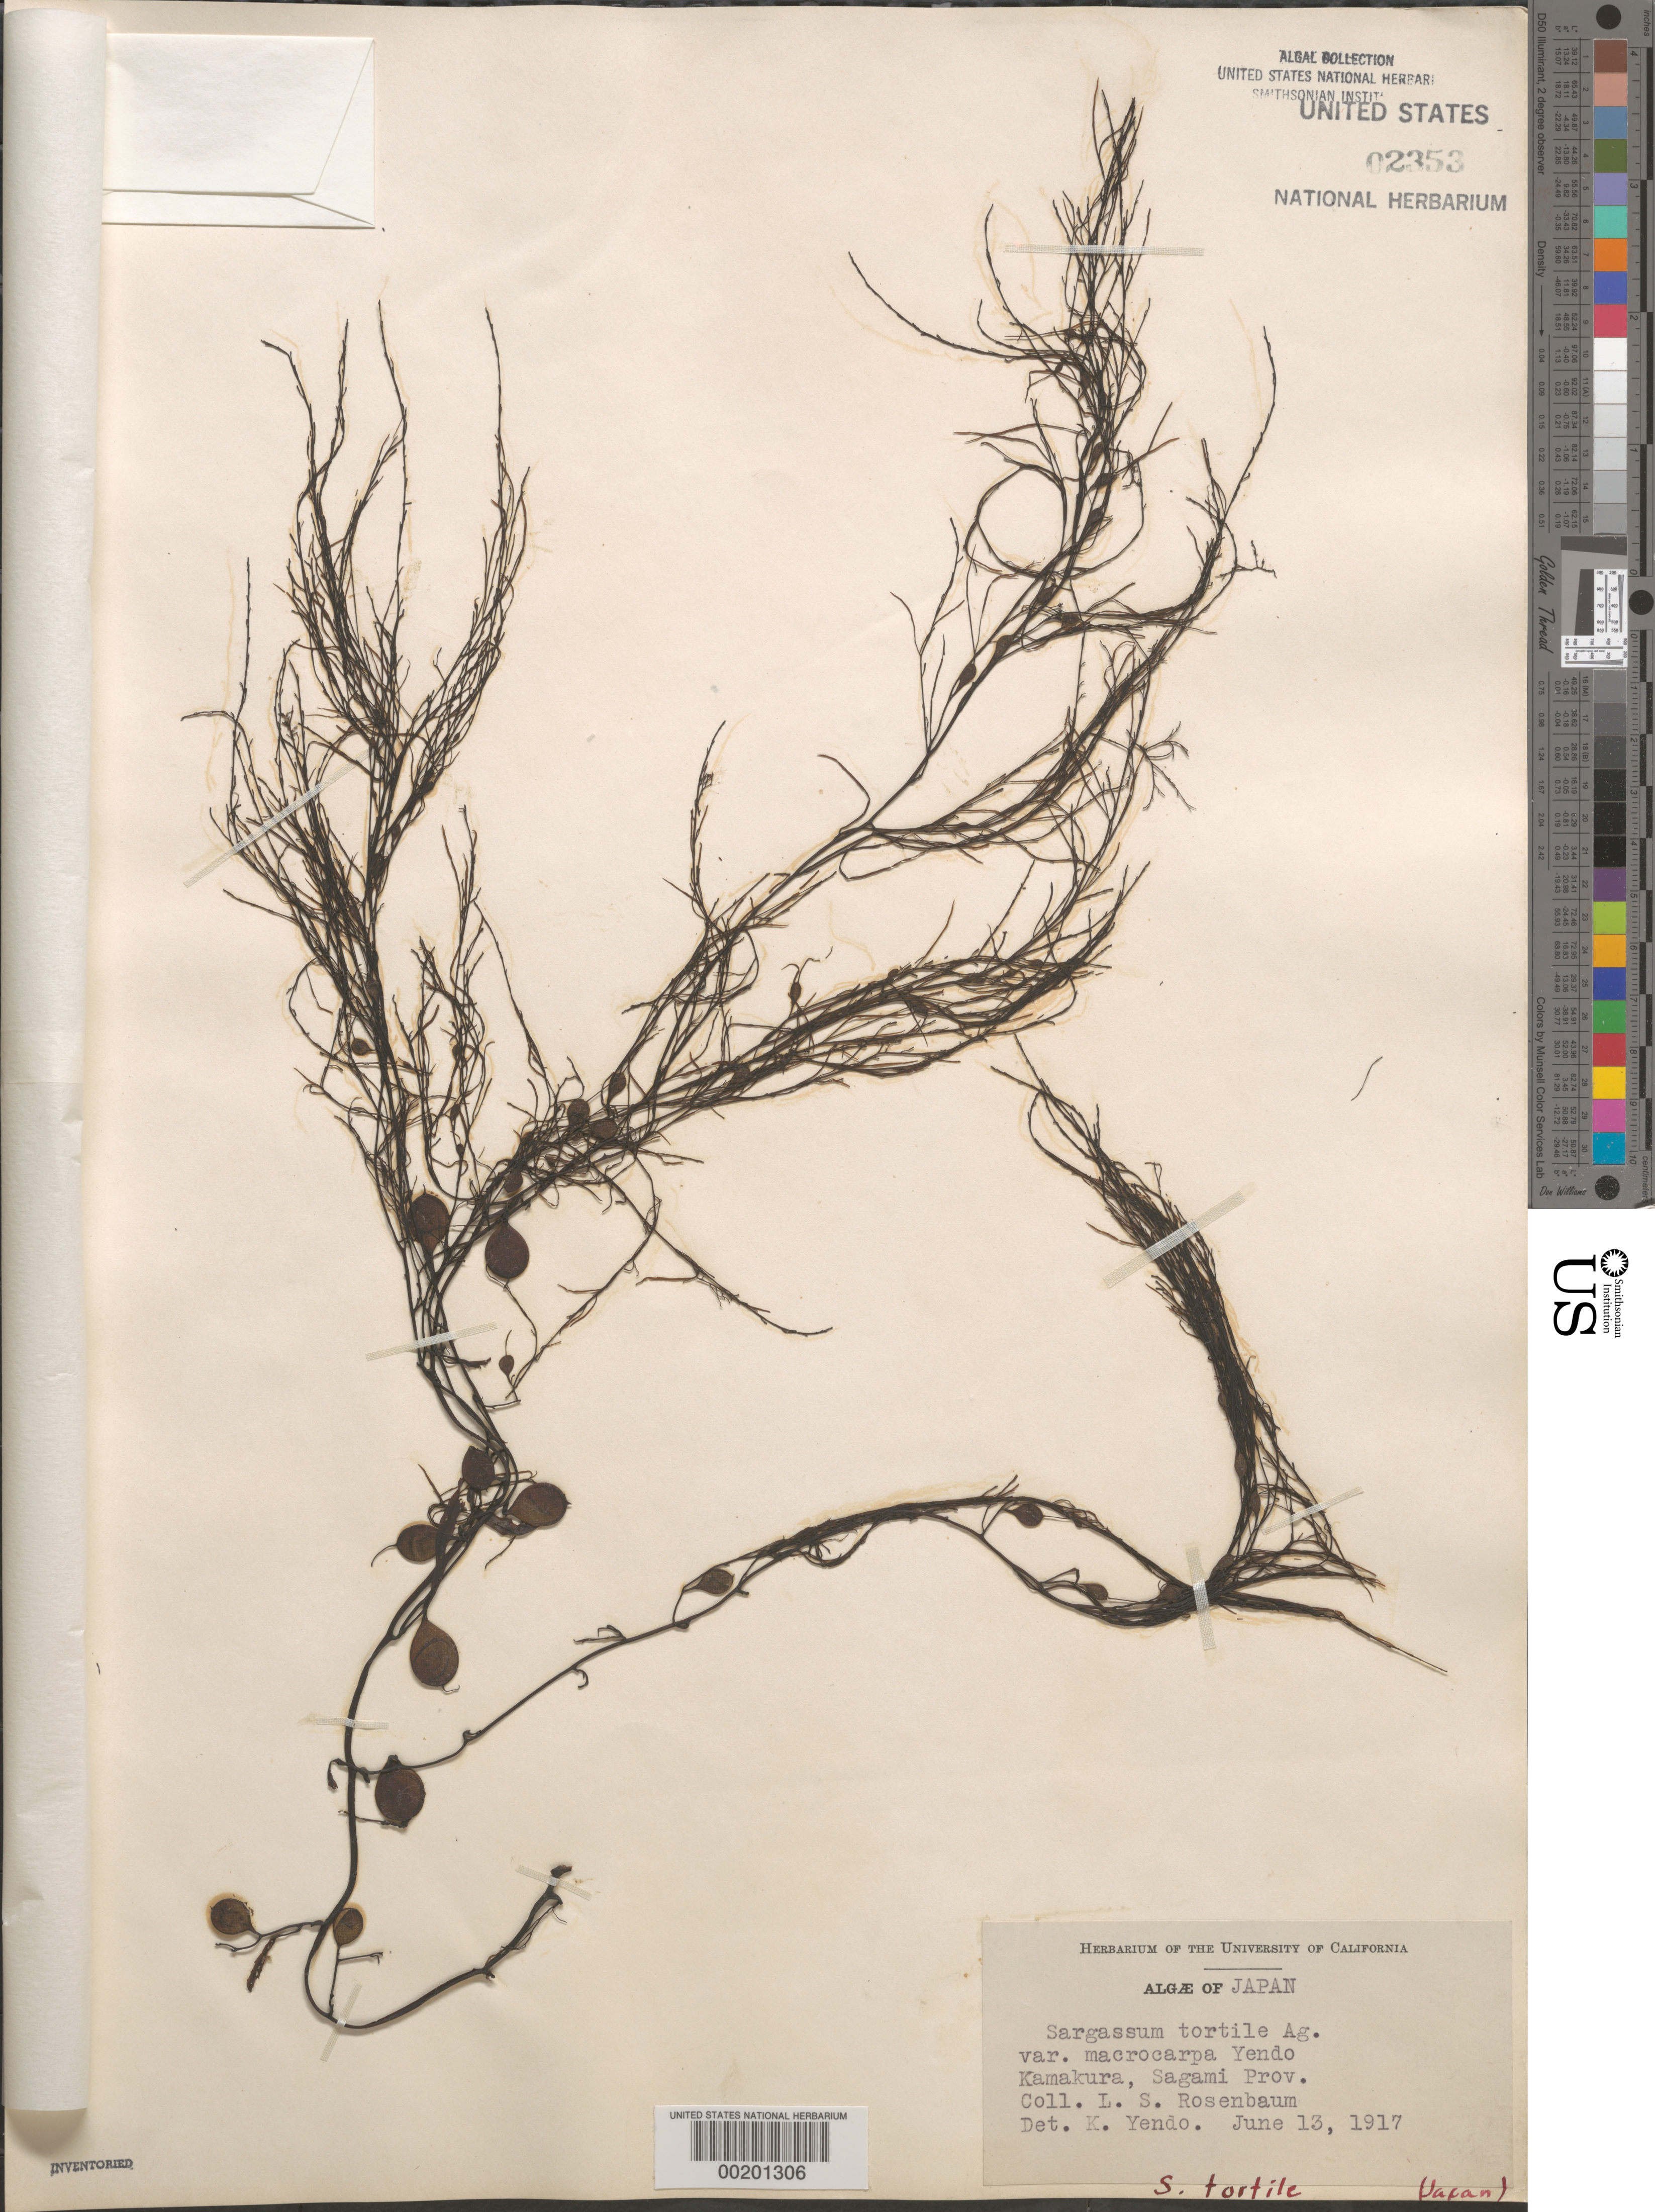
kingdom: Chromista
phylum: Ochrophyta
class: Phaeophyceae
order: Fucales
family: Sargassaceae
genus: Sargassum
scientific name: Sargassum siliquastrum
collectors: L. Rosenbaum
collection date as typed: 13 Jun 1917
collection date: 1917-06-13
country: Japan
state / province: Kanagawa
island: Honshu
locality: Kamakura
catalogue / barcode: US 2353